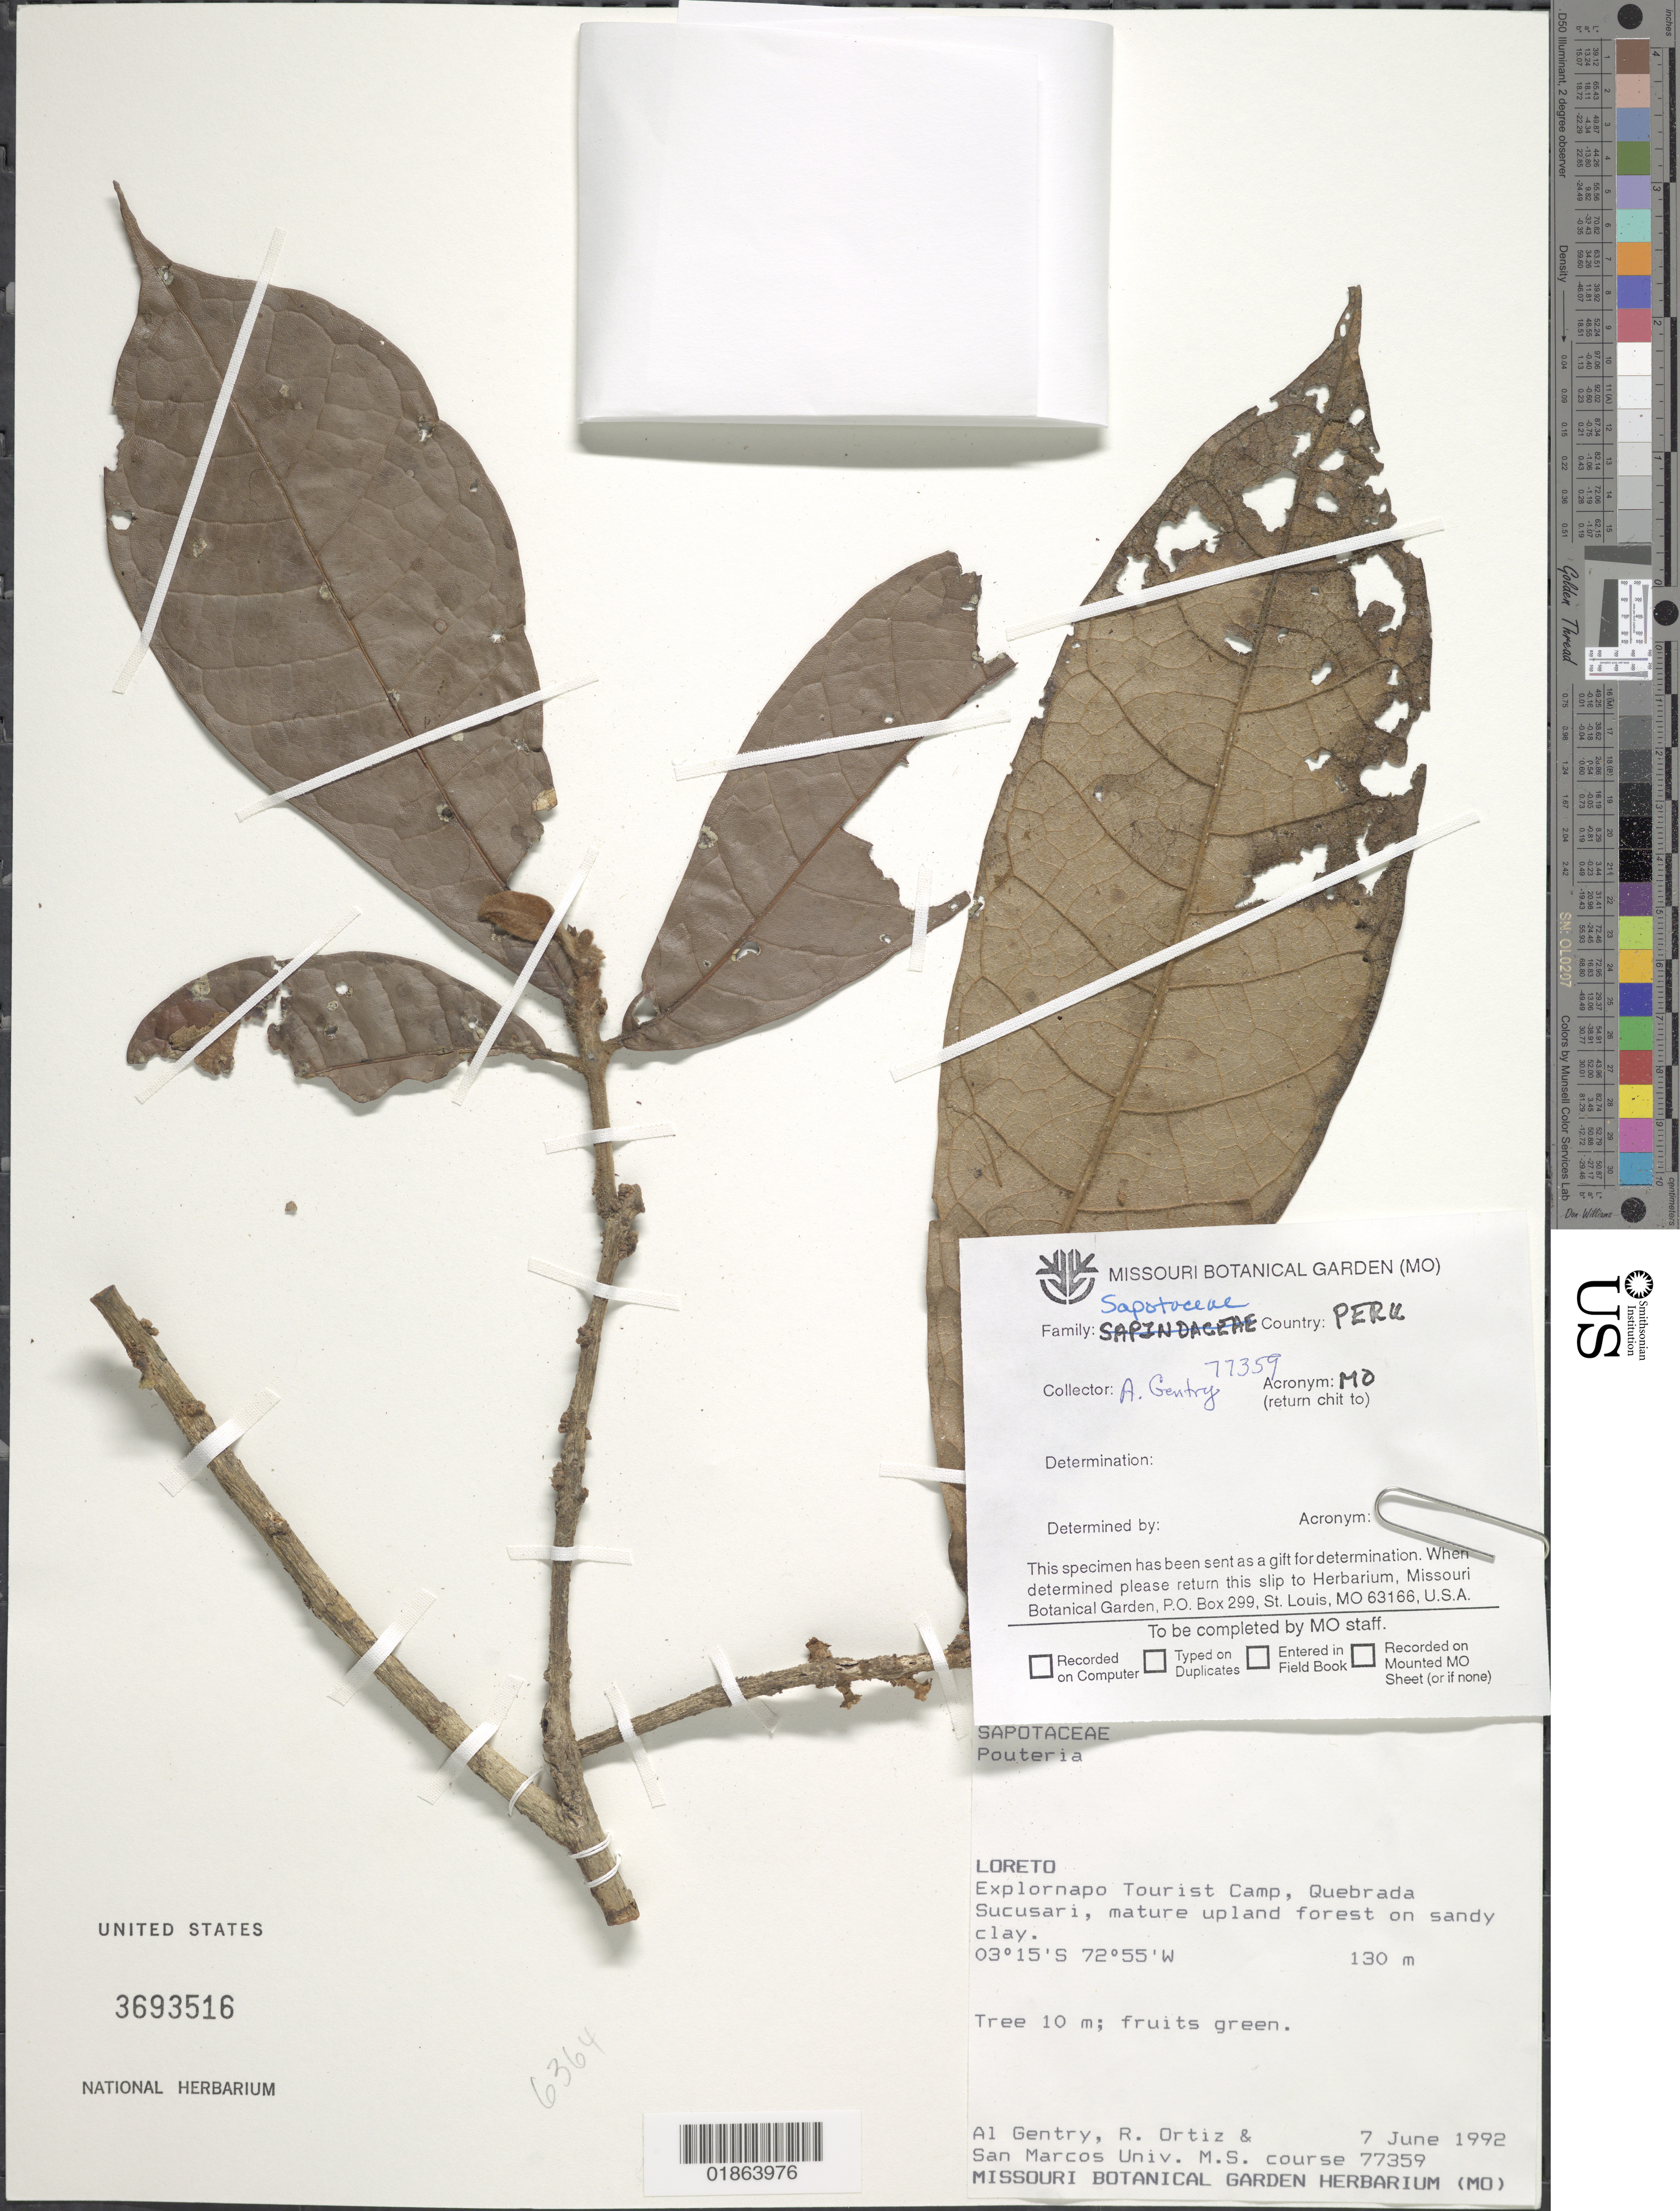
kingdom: Plantae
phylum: Tracheophyta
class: Magnoliopsida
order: Ericales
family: Sapotaceae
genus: Pouteria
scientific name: Pouteria sp.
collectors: A. H. Gentry et al.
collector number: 77359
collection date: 1992-06-07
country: Peru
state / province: Loreto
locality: Explornapo Tourist Camp, Quebrada Sucusari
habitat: Mature upland forest on sandy clay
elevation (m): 130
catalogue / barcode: US 3693516